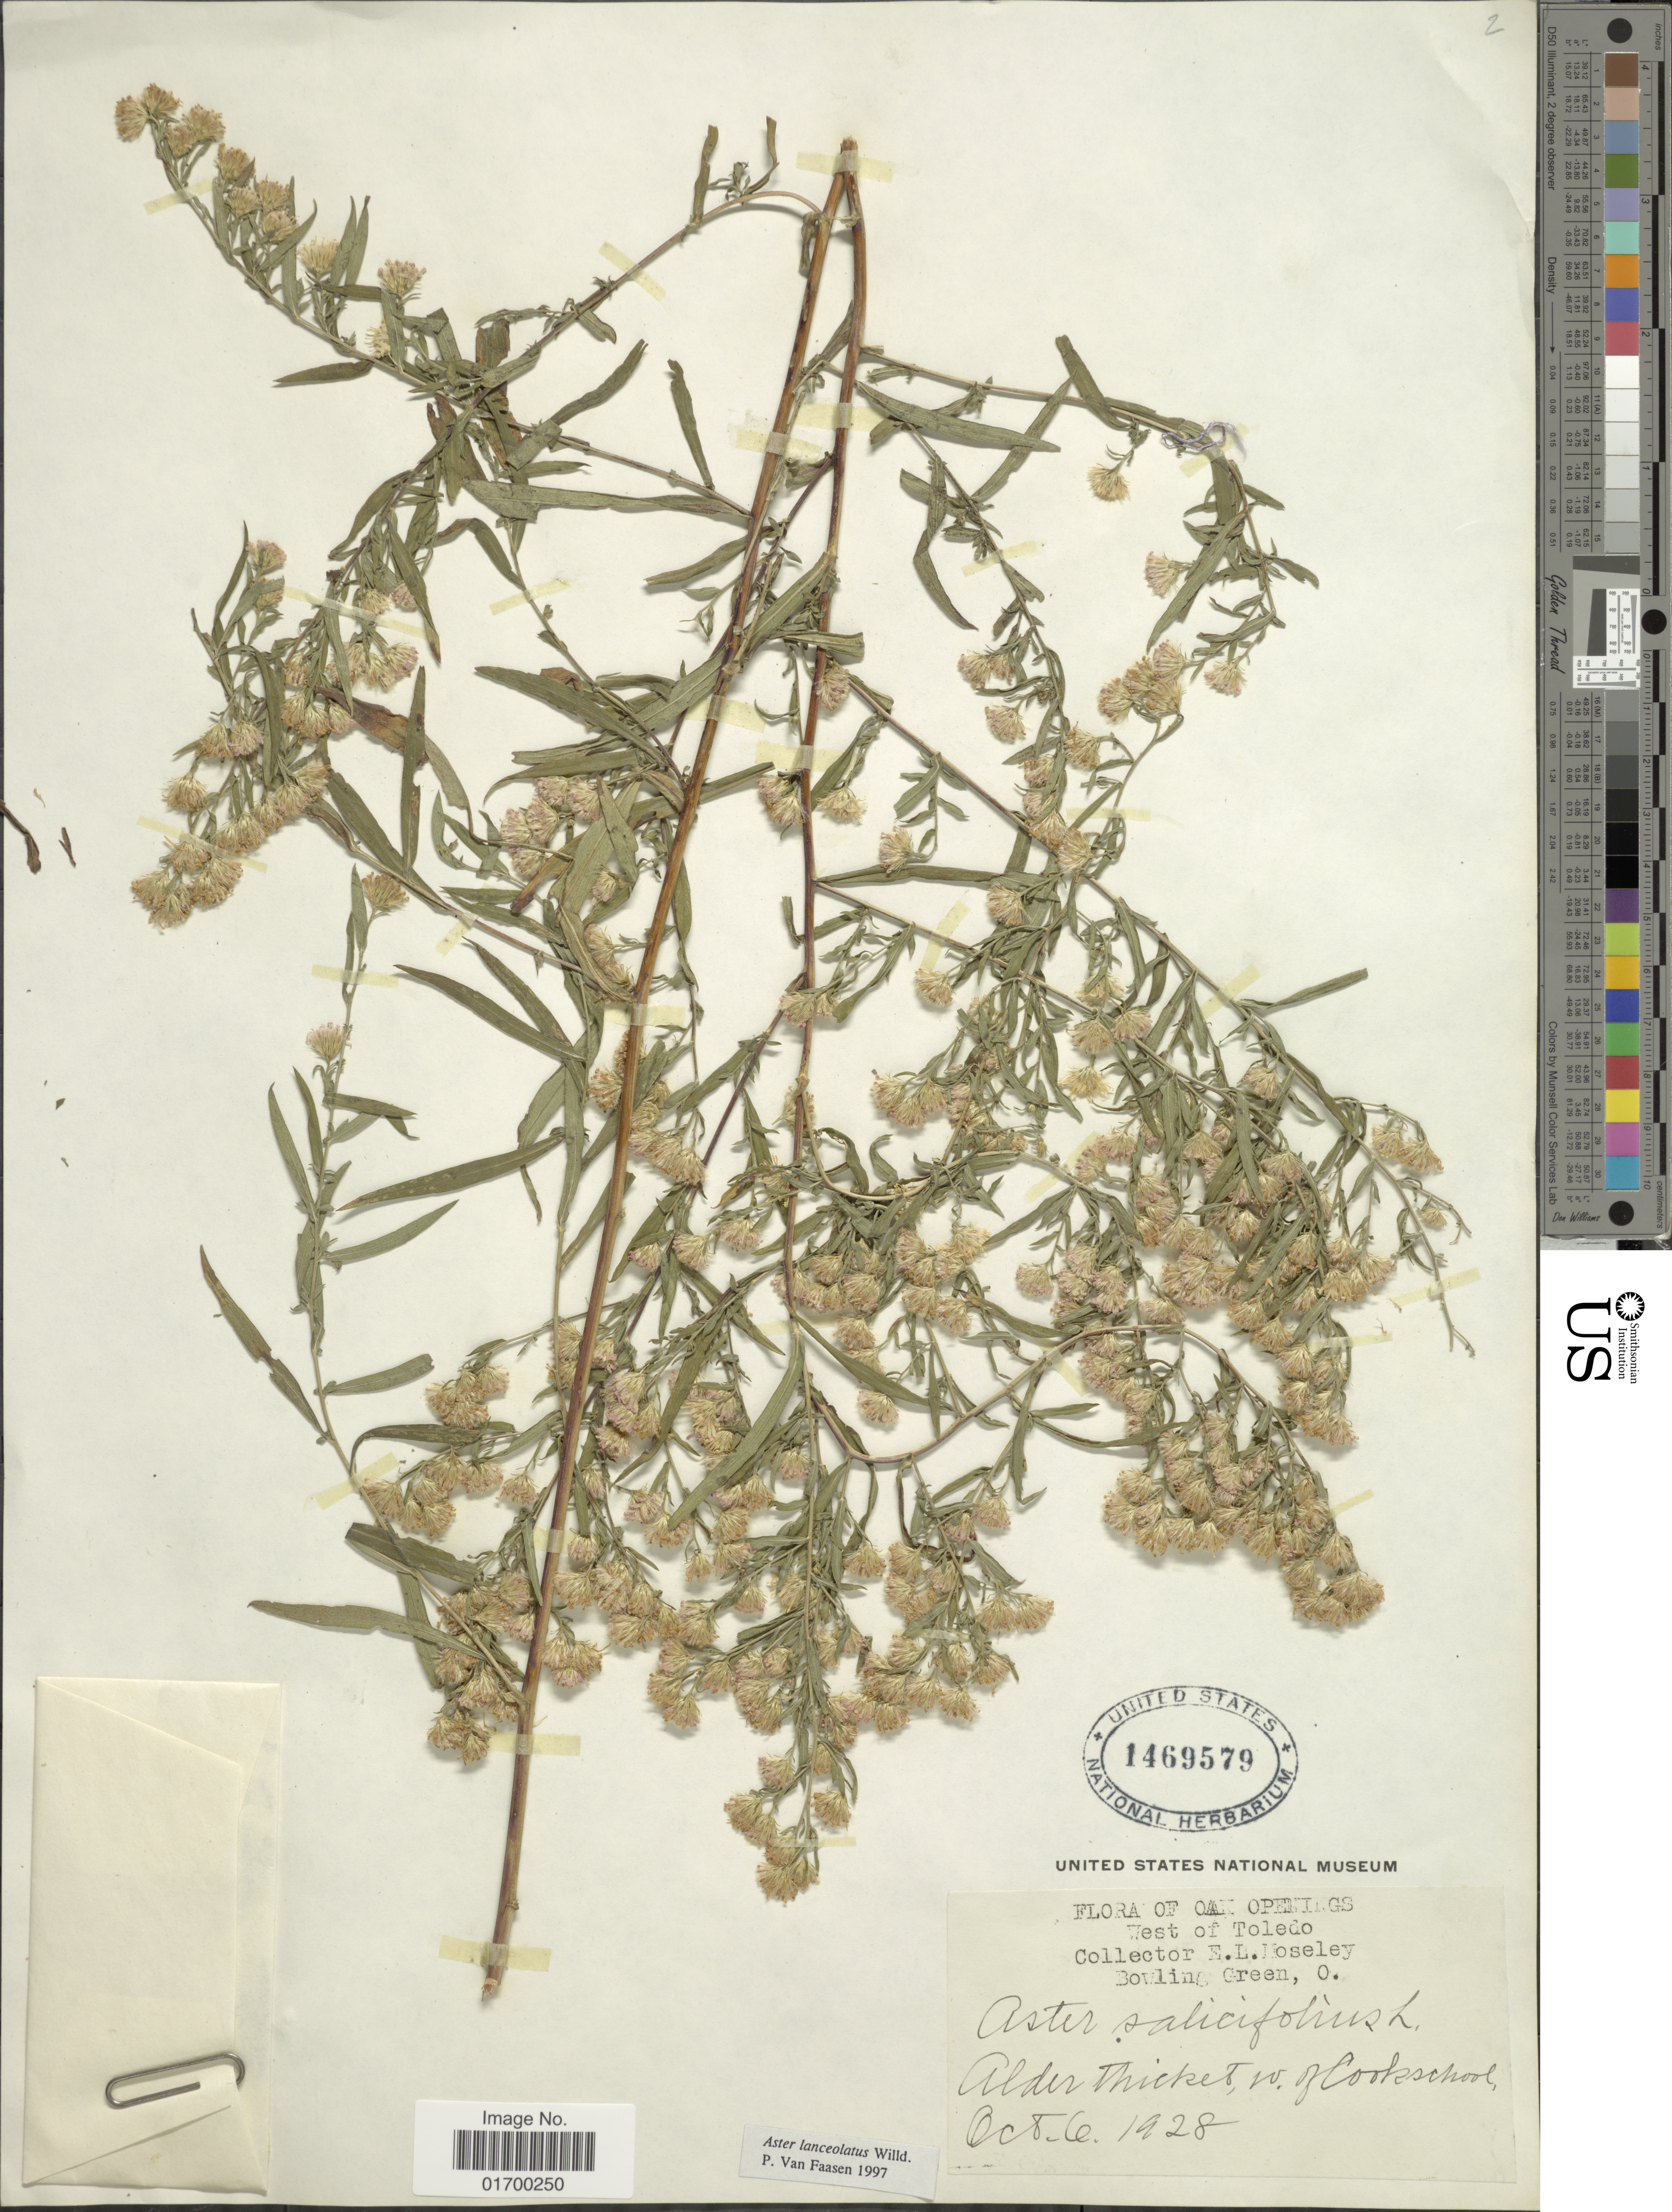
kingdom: Plantae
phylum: Tracheophyta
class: Magnoliopsida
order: Asterales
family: Asteraceae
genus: Symphyotrichum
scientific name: Symphyotrichum lanceolatum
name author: (Willd.) G.L. Nesom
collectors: E. Moseleu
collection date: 1928-10-06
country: United States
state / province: Ohio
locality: Oak Openings, West of Toledo, Bowling Green, O., Alder thickets, w. of Cookschool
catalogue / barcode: US 1469579